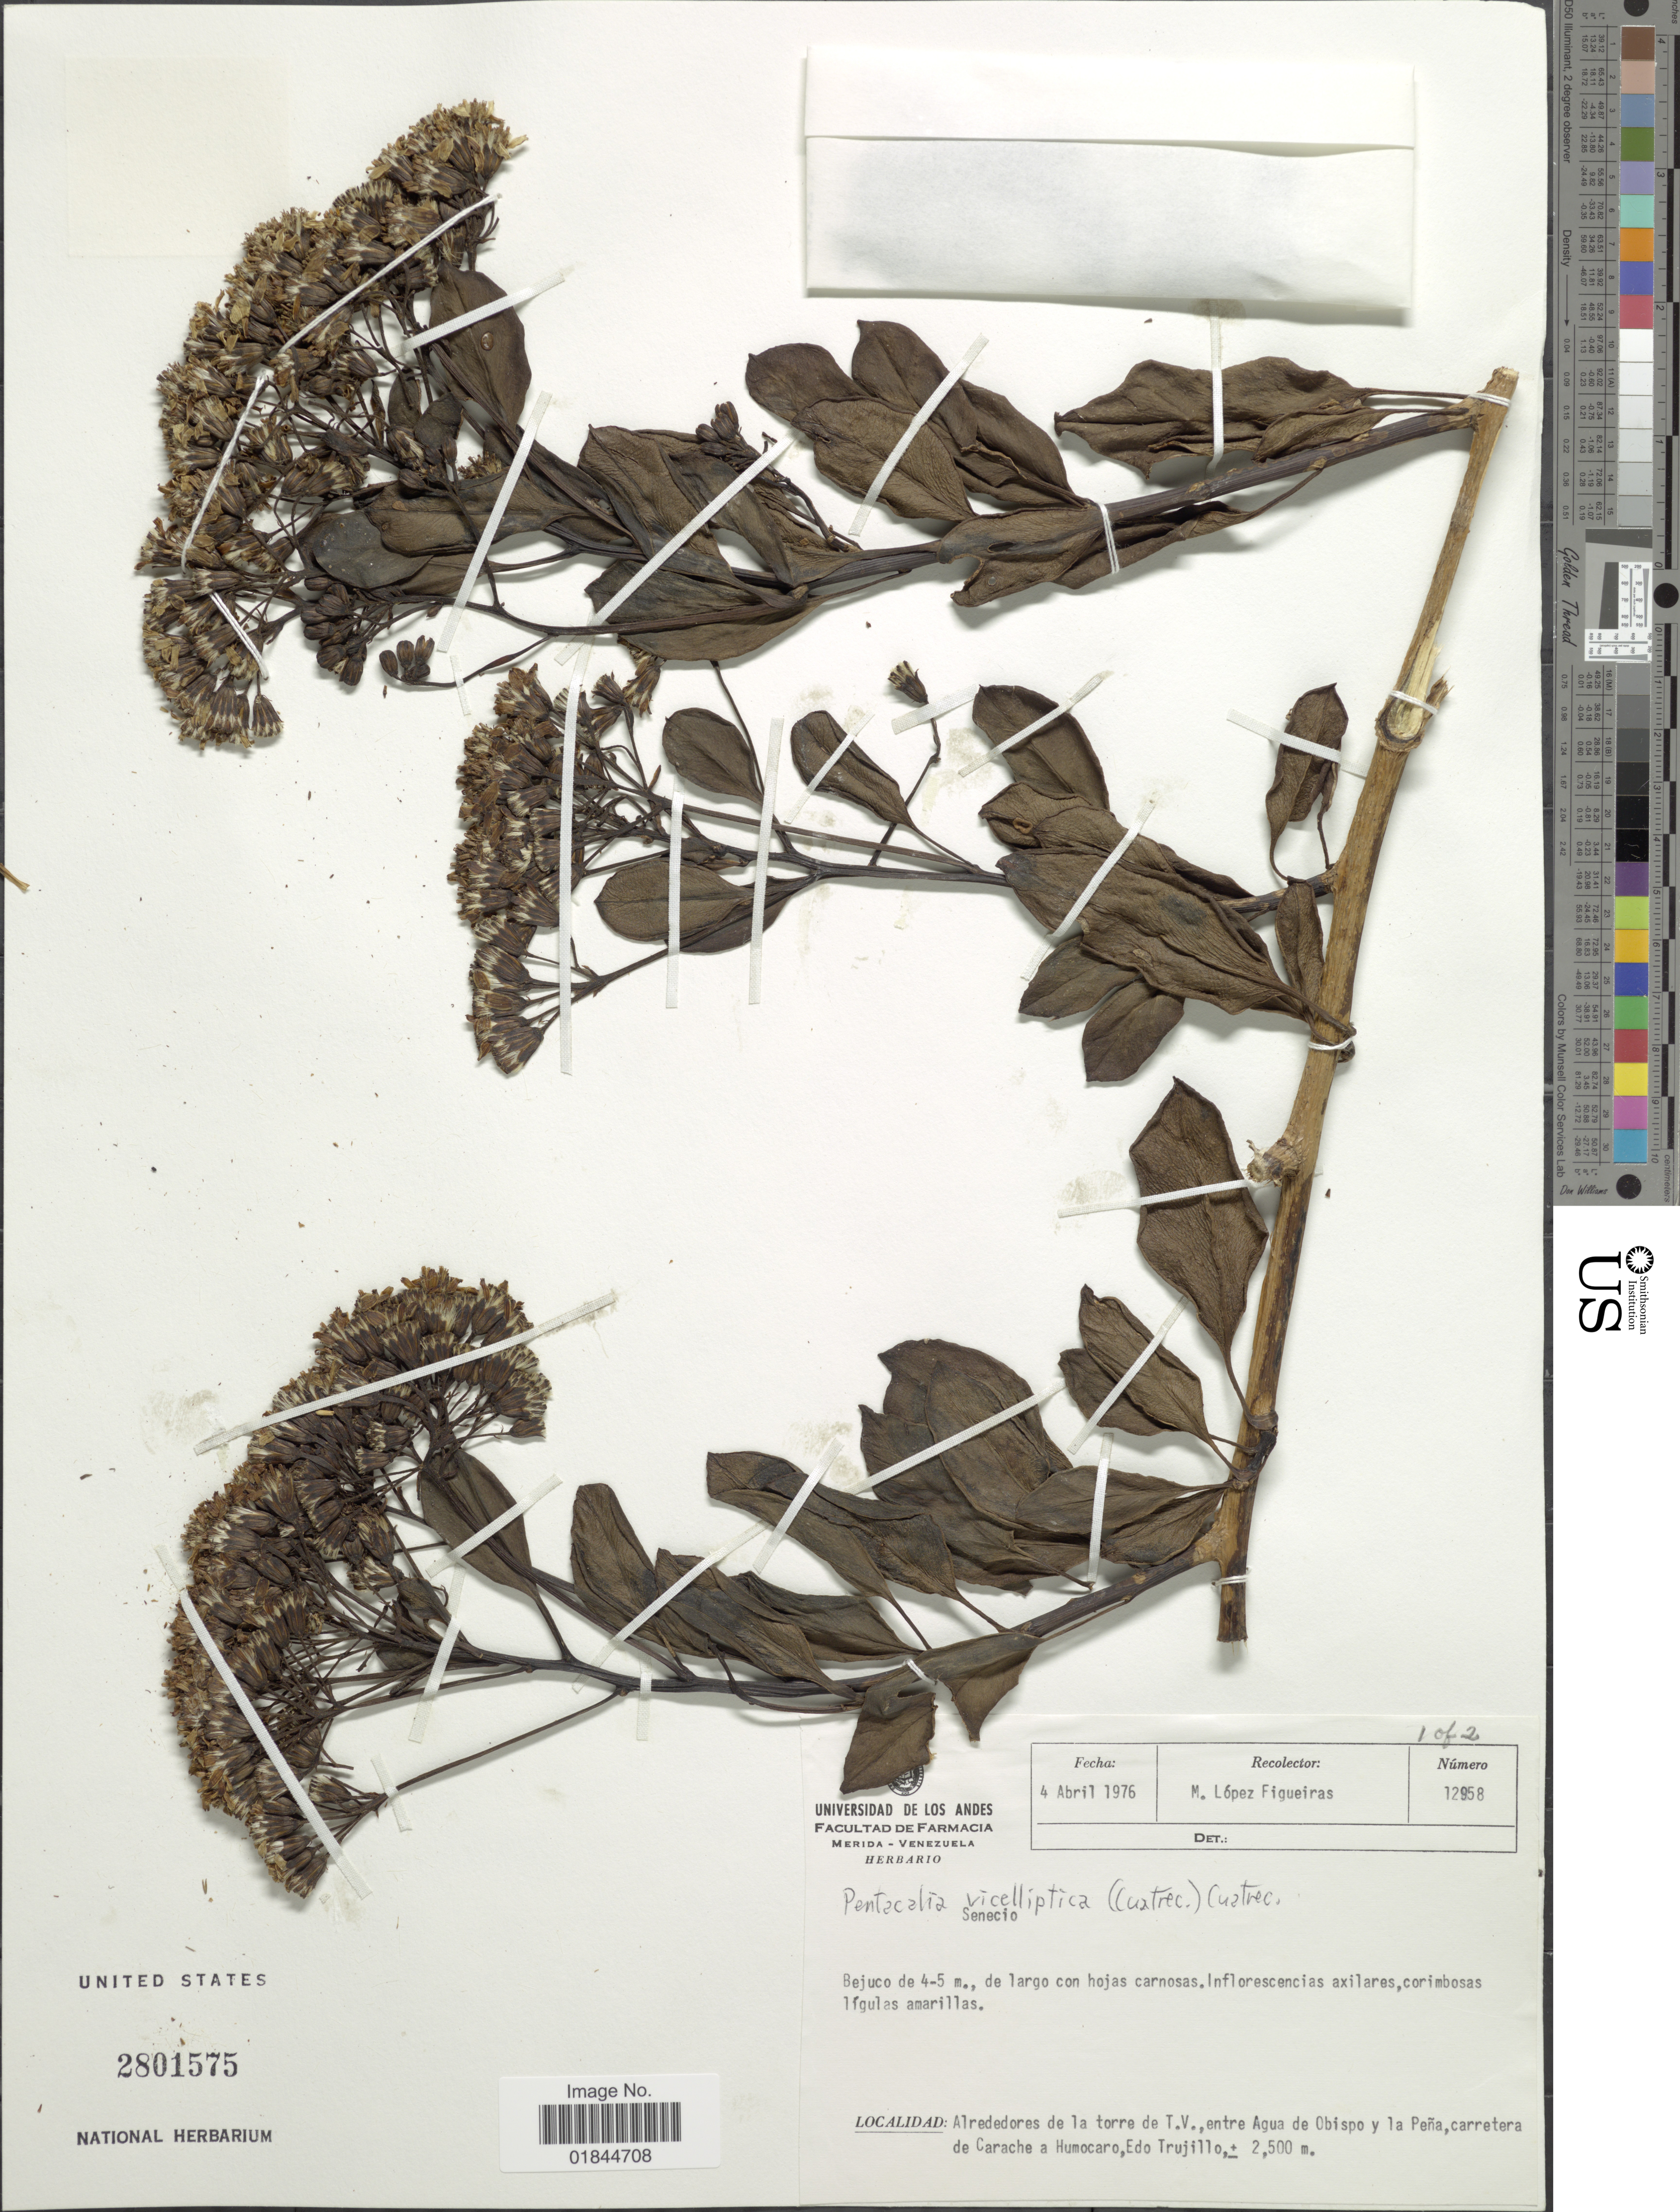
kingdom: Plantae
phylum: Tracheophyta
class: Magnoliopsida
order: Asterales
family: Asteraceae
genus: Pentacalia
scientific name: Pentacalia vicelliptica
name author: (Cuatrec.) Cuatrec.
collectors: M. Lopéz-F.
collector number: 12958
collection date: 1976-04-04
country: Venezuela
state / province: Trujillo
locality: Alrededores de la torre de T. V., entre Agua de Obispo y la Pena, carretera de Carache a Humocaro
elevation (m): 2500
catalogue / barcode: US 2801575